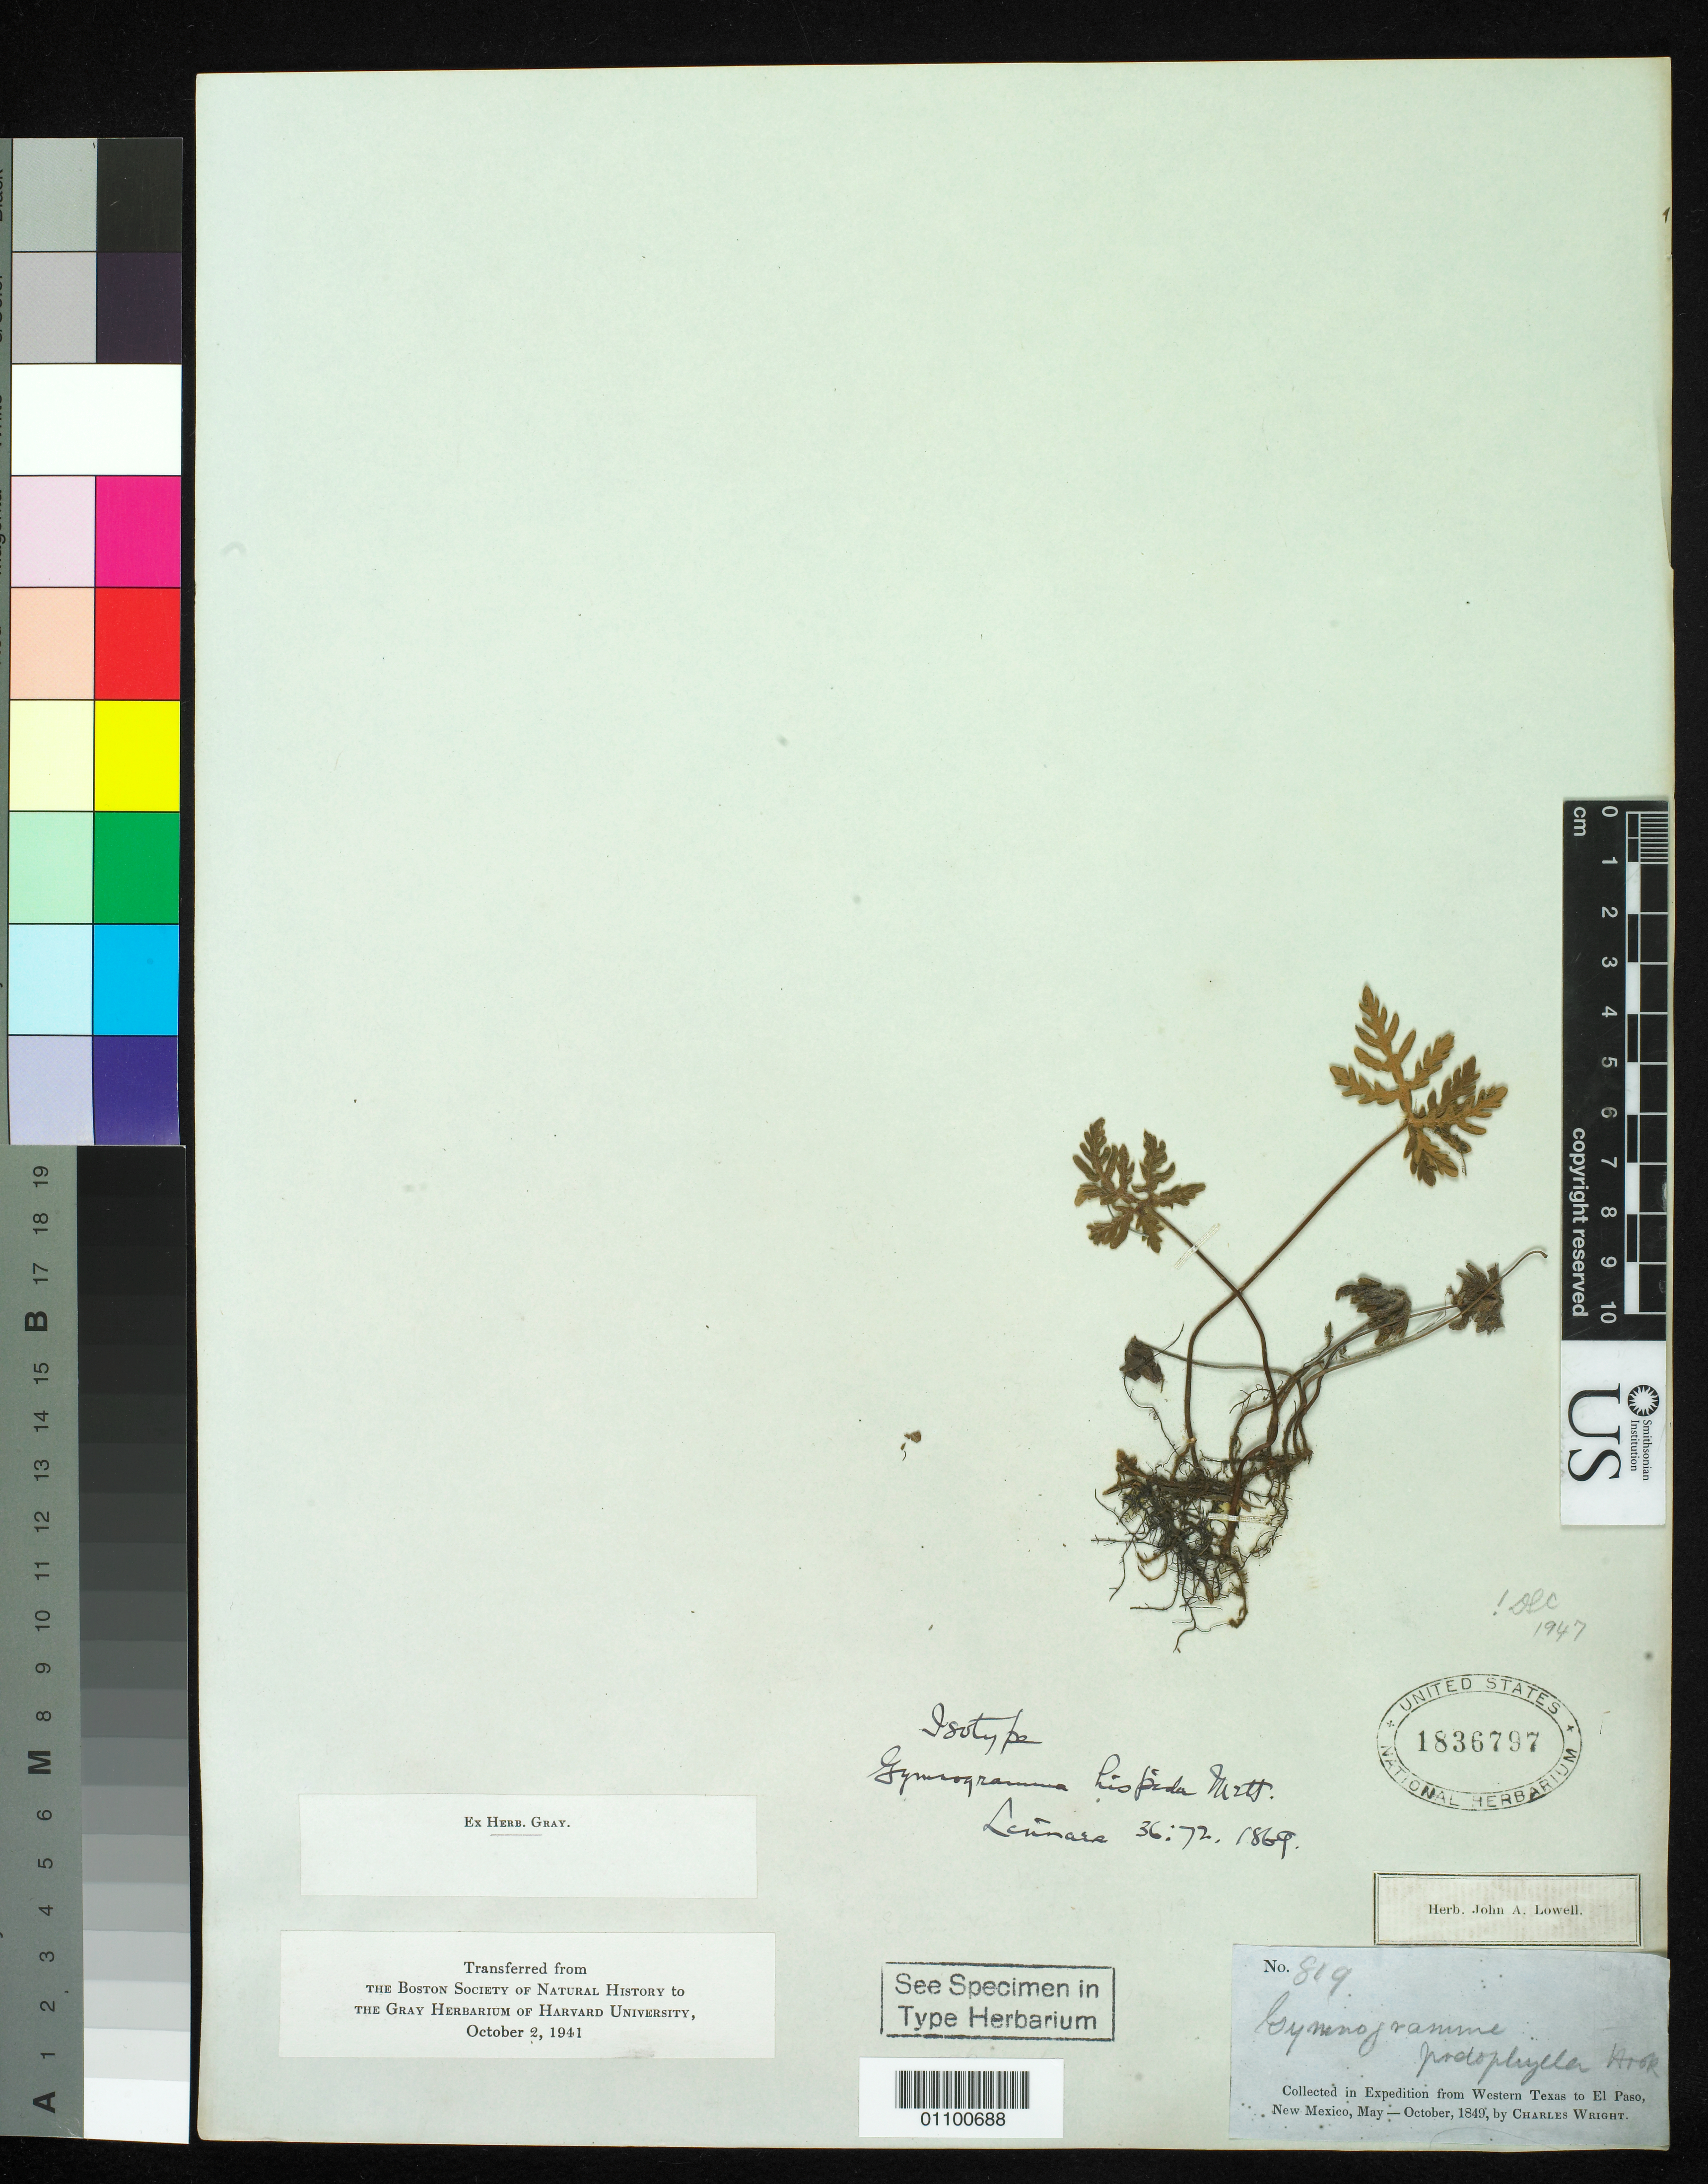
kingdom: Plantae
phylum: Tracheophyta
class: Polypodiopsida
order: Polypodiales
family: Pteridaceae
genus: Gymnogramma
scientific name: Gymnogramma hispida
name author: Mett. ex Kuhn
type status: Isotype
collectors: C. Wright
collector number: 819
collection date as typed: May 1849 to -- Oct 1849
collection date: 1849-05/1849-10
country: United States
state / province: Texas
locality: Collected in expedition from Western Texas to El Paso, New Mexico.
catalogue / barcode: US 1836797